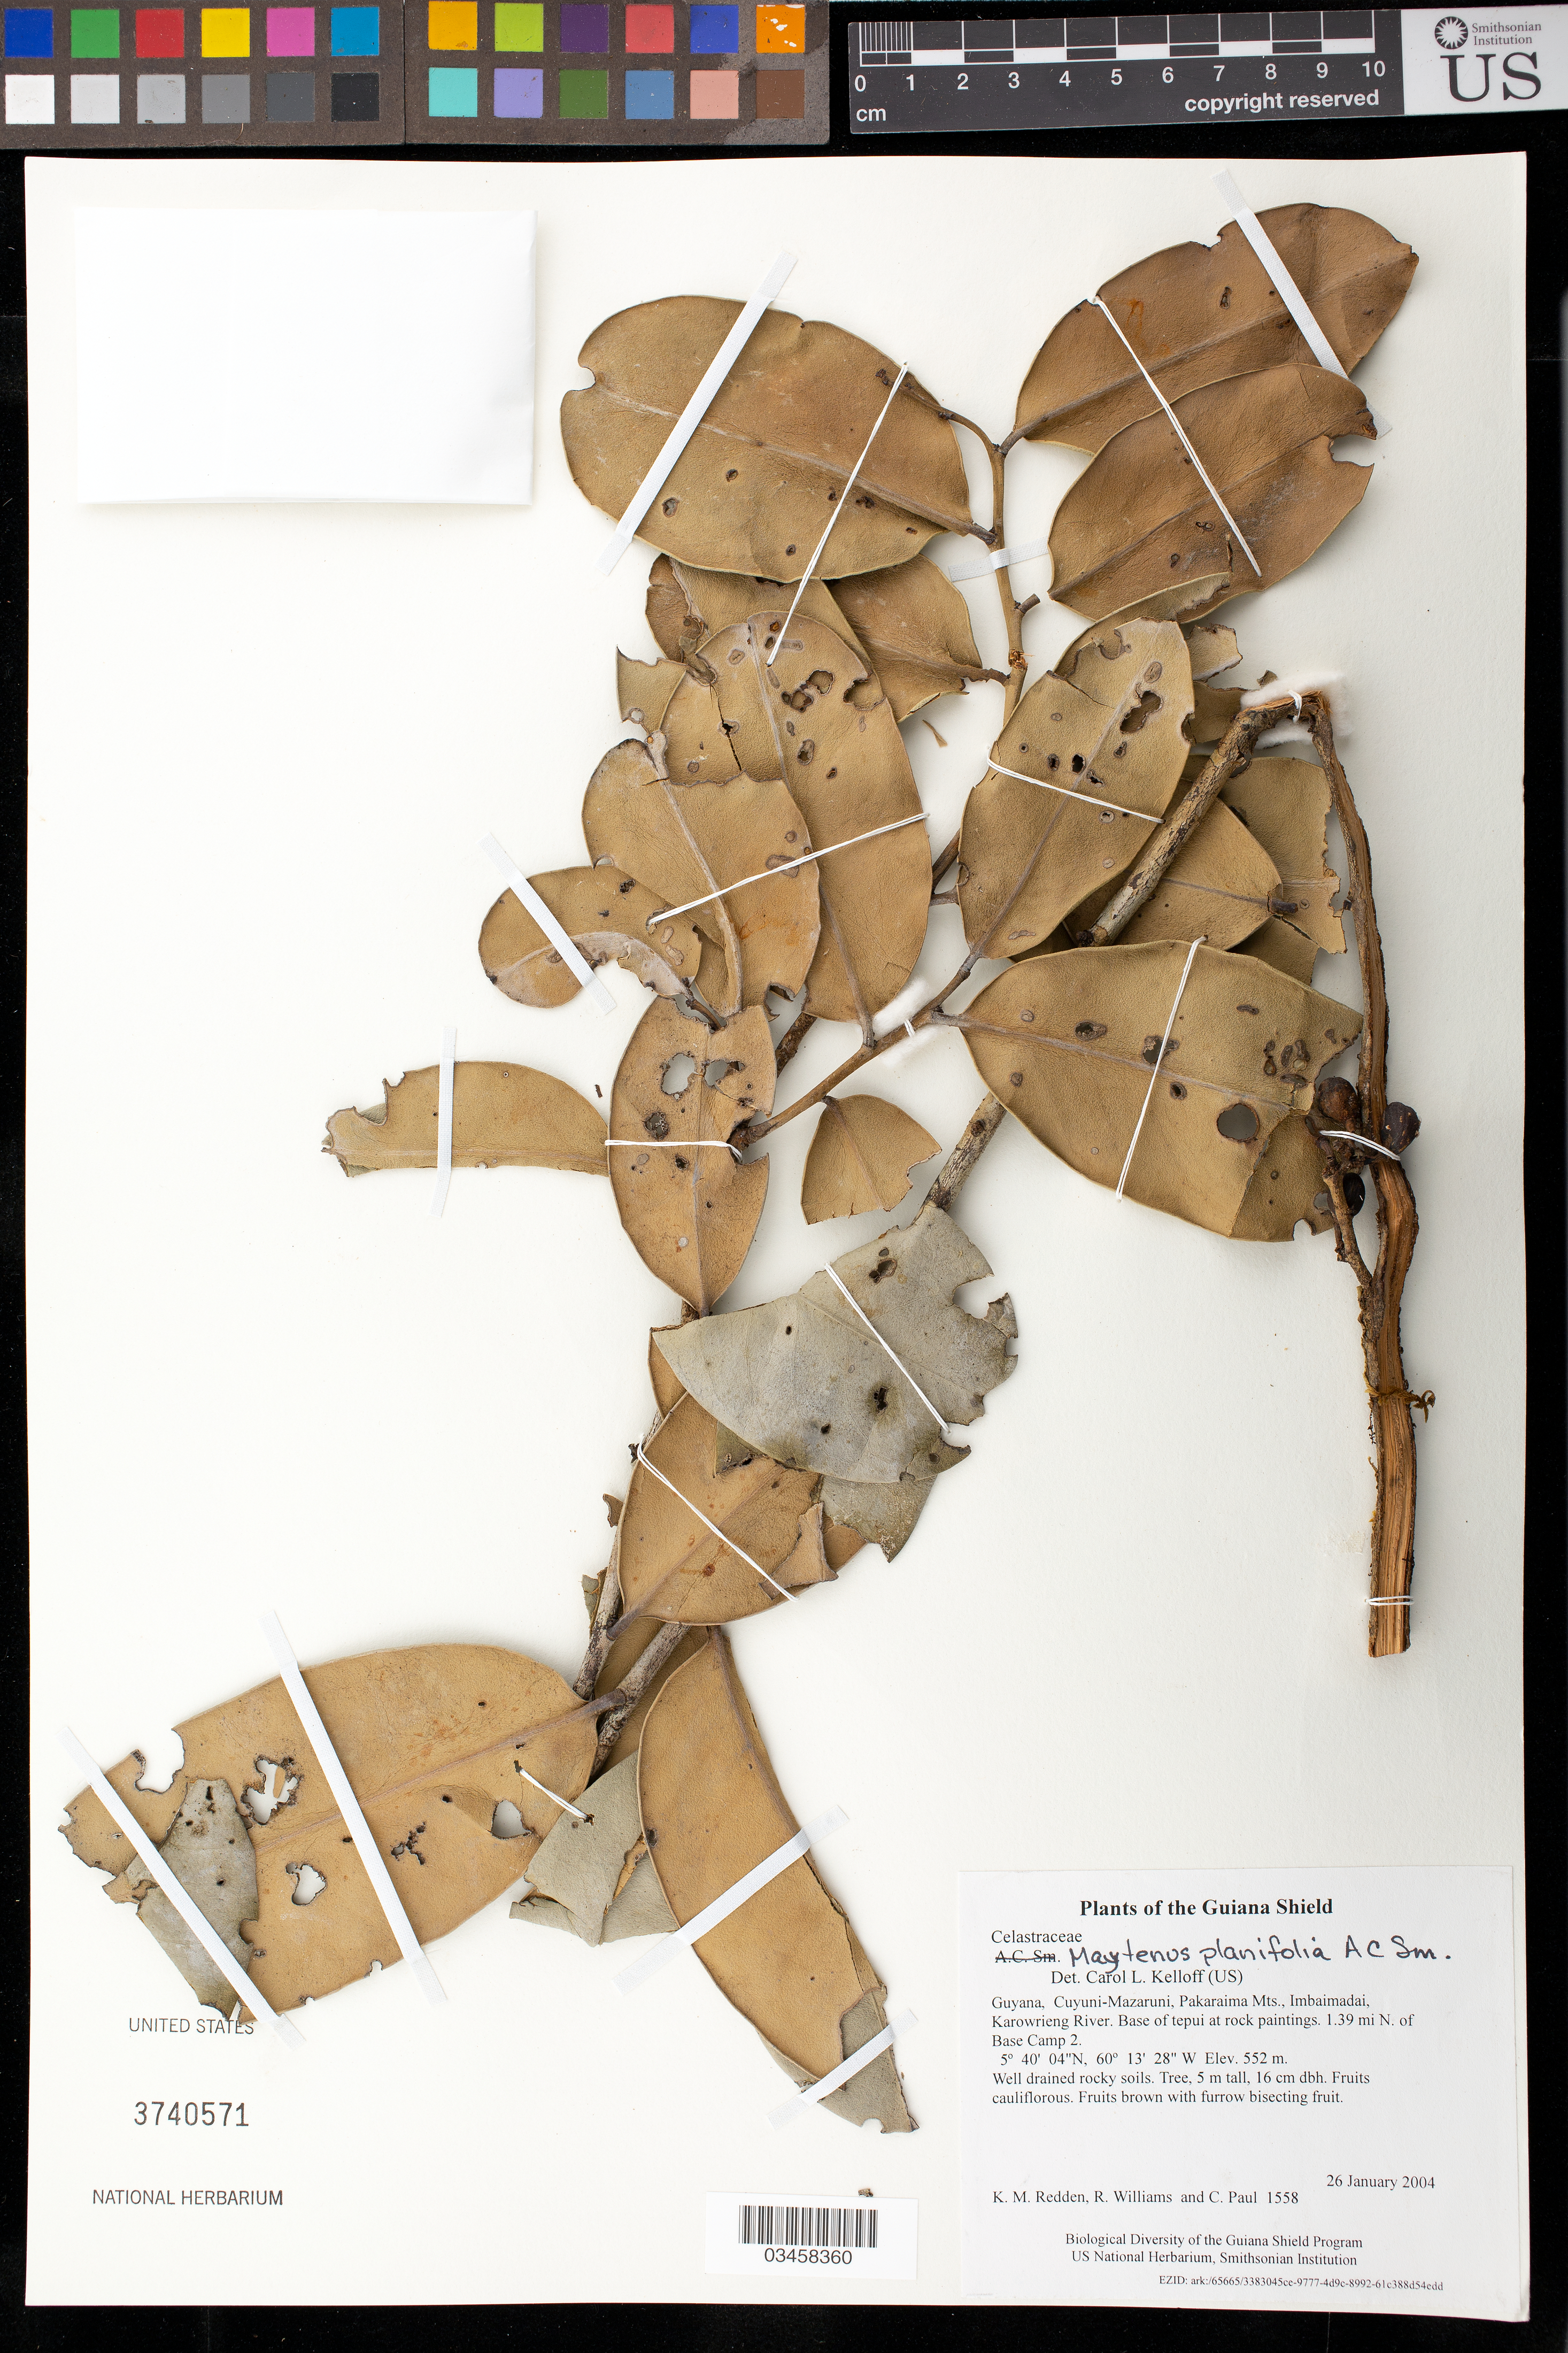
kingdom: Plantae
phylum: Tracheophyta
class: Magnoliopsida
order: Celastrales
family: Celastraceae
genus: Maytenus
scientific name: Maytenus planifolia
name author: A.C. Sm.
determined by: Kelloff, Carol L., (US), Smithsonian Institution - National Museum of Natural History (UNITED STATES)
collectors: K. M. Redden, R. Williams & C. Paul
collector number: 1558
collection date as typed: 26 January 2004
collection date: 2004-01-26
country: Guyana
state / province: Cuyuni-Mazaruni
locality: Pakaraima Mts., Imbaimadai, Karowrieng River. Base of tepui at rock paintings. 1.39 mi N. of Base Camp 2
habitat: Well drained rocky soils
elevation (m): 552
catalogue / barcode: US 3740571